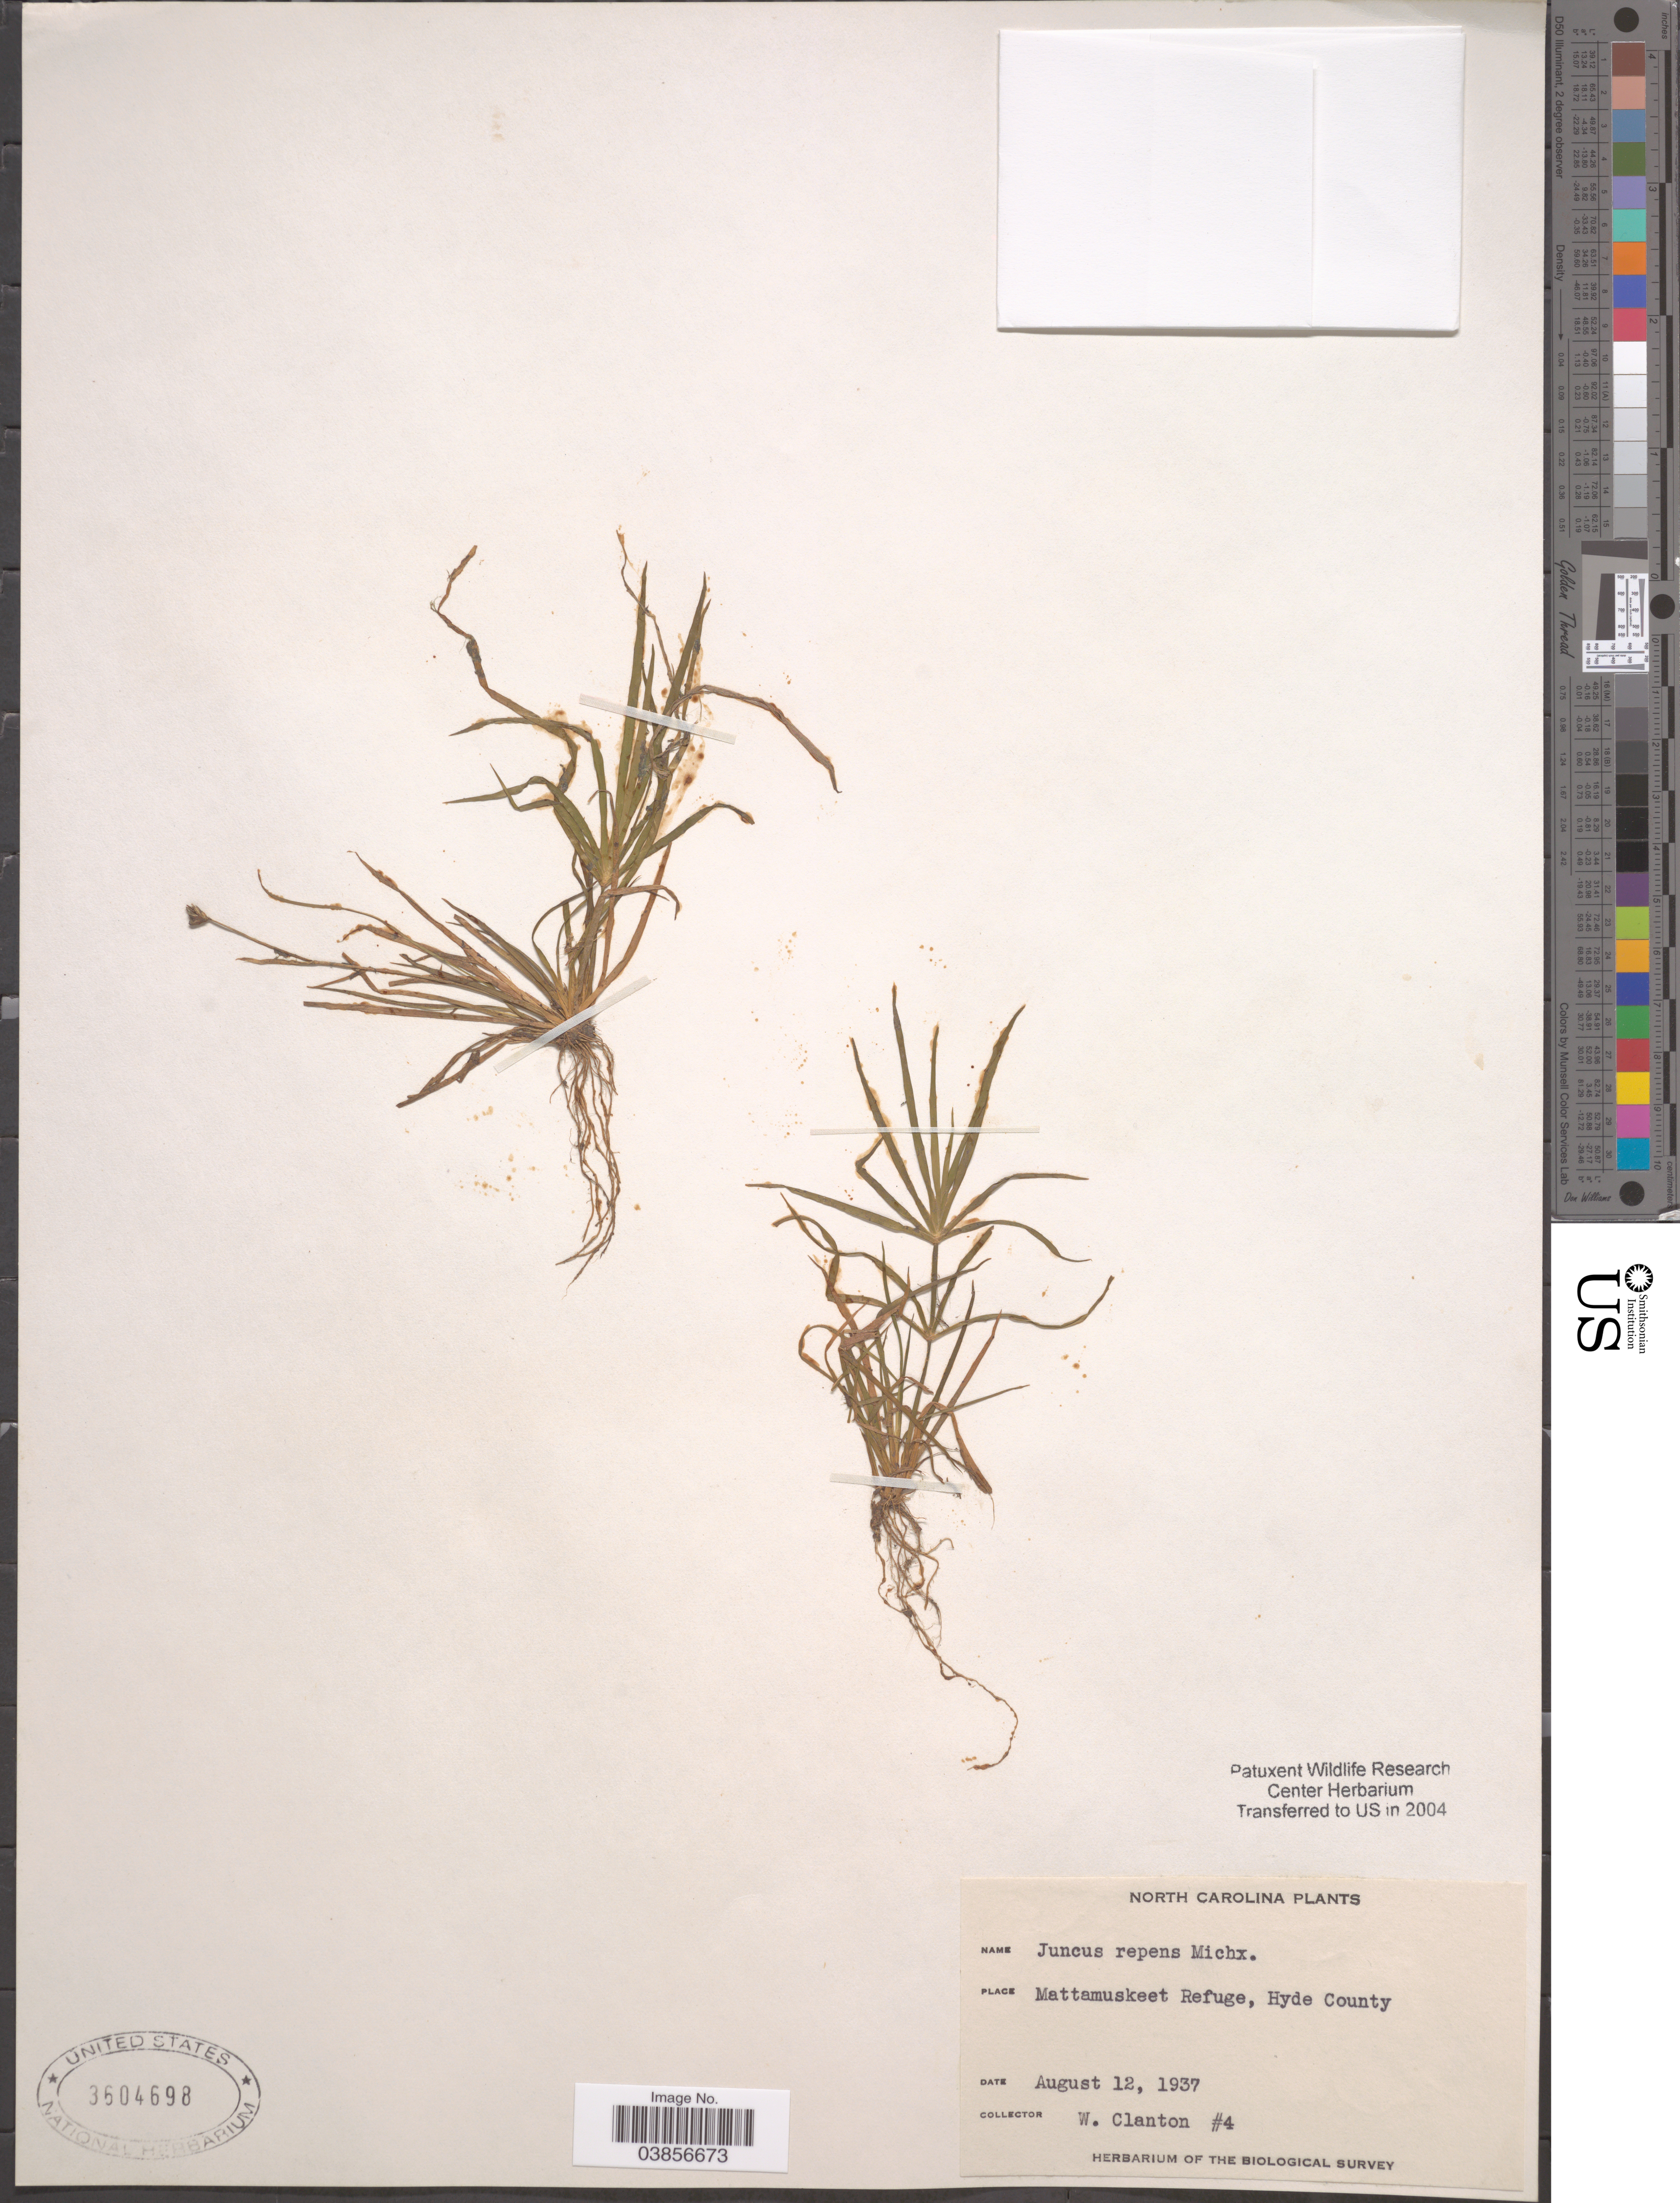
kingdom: Plantae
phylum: Tracheophyta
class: Liliopsida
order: Poales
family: Juncaceae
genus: Juncus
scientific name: Juncus repens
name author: Michx.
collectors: W. Clanton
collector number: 4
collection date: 1937-08-12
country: United States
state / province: North Carolina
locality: Mattamuskeet Refuge, Hyde County.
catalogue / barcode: US 3604698